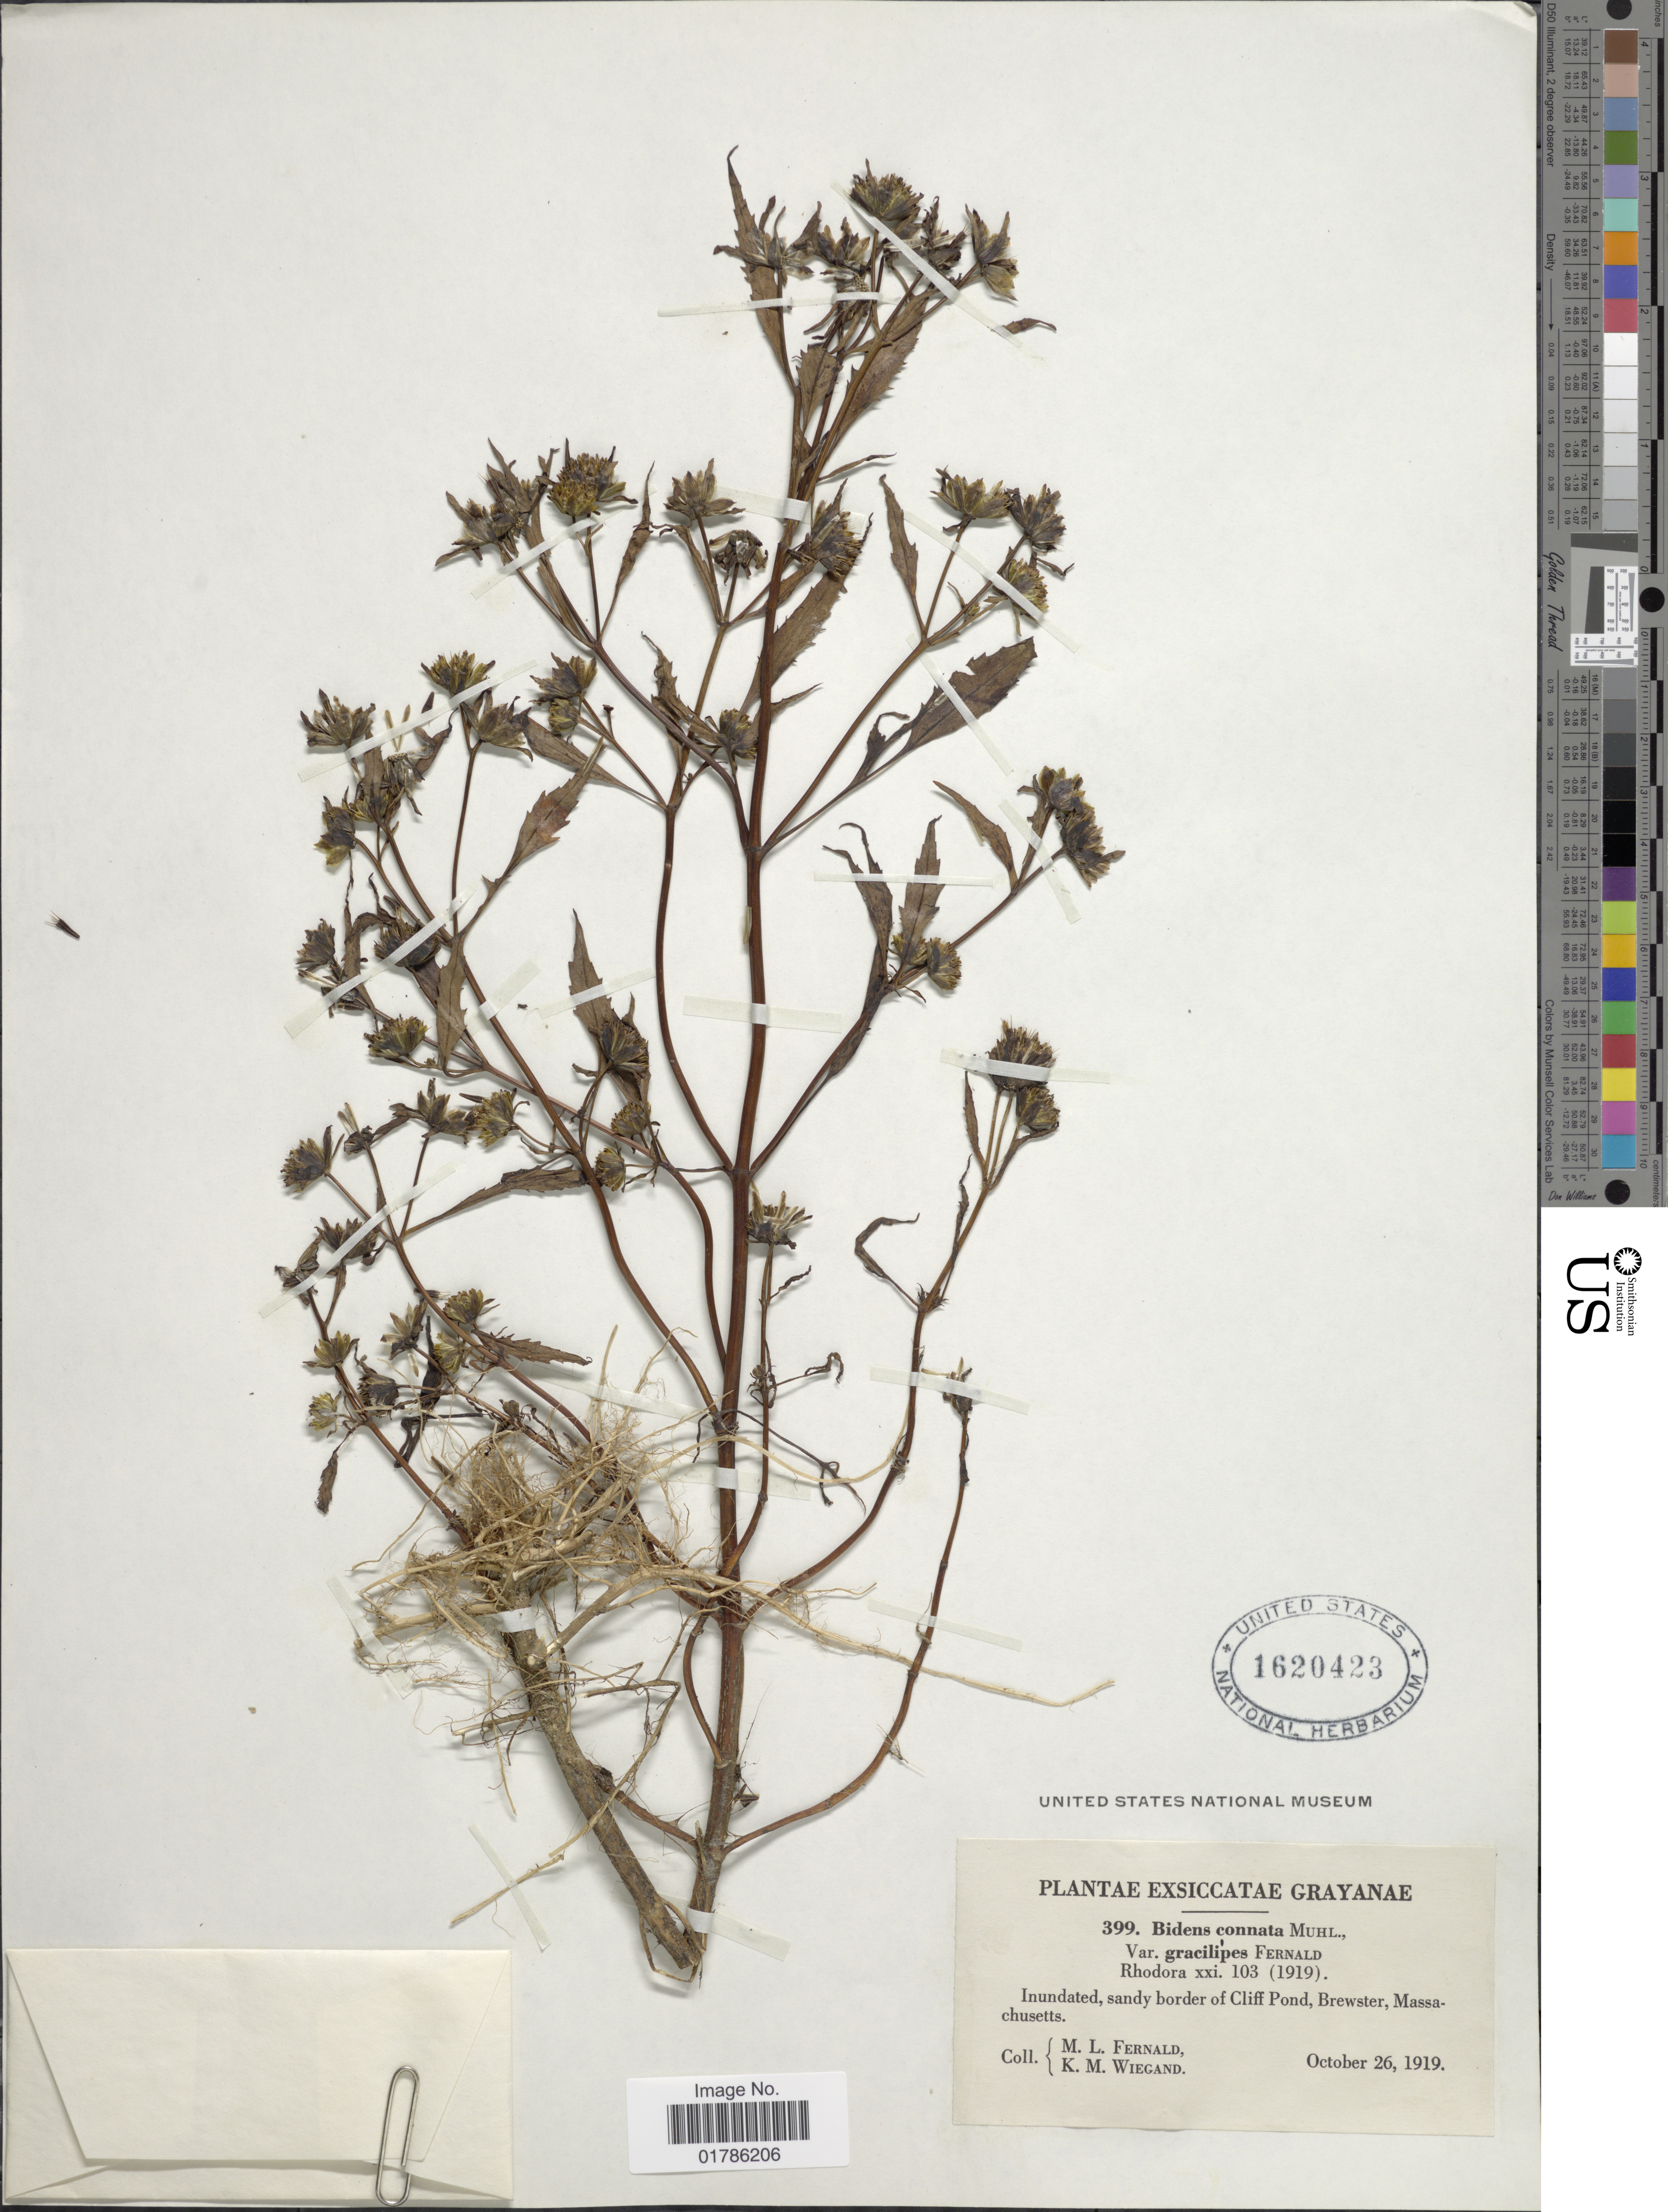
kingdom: Plantae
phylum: Tracheophyta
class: Magnoliopsida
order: Asterales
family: Asteraceae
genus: Bidens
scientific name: Bidens connata var. gracilipes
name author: Fernald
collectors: M. L. Fernald & K. M. Wiegand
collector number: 399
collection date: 1919-10-26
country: United States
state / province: Massachusetts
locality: Exsiccatae Grayanae, sandy border of Cliff Pond, Brewster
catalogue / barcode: US 1620423